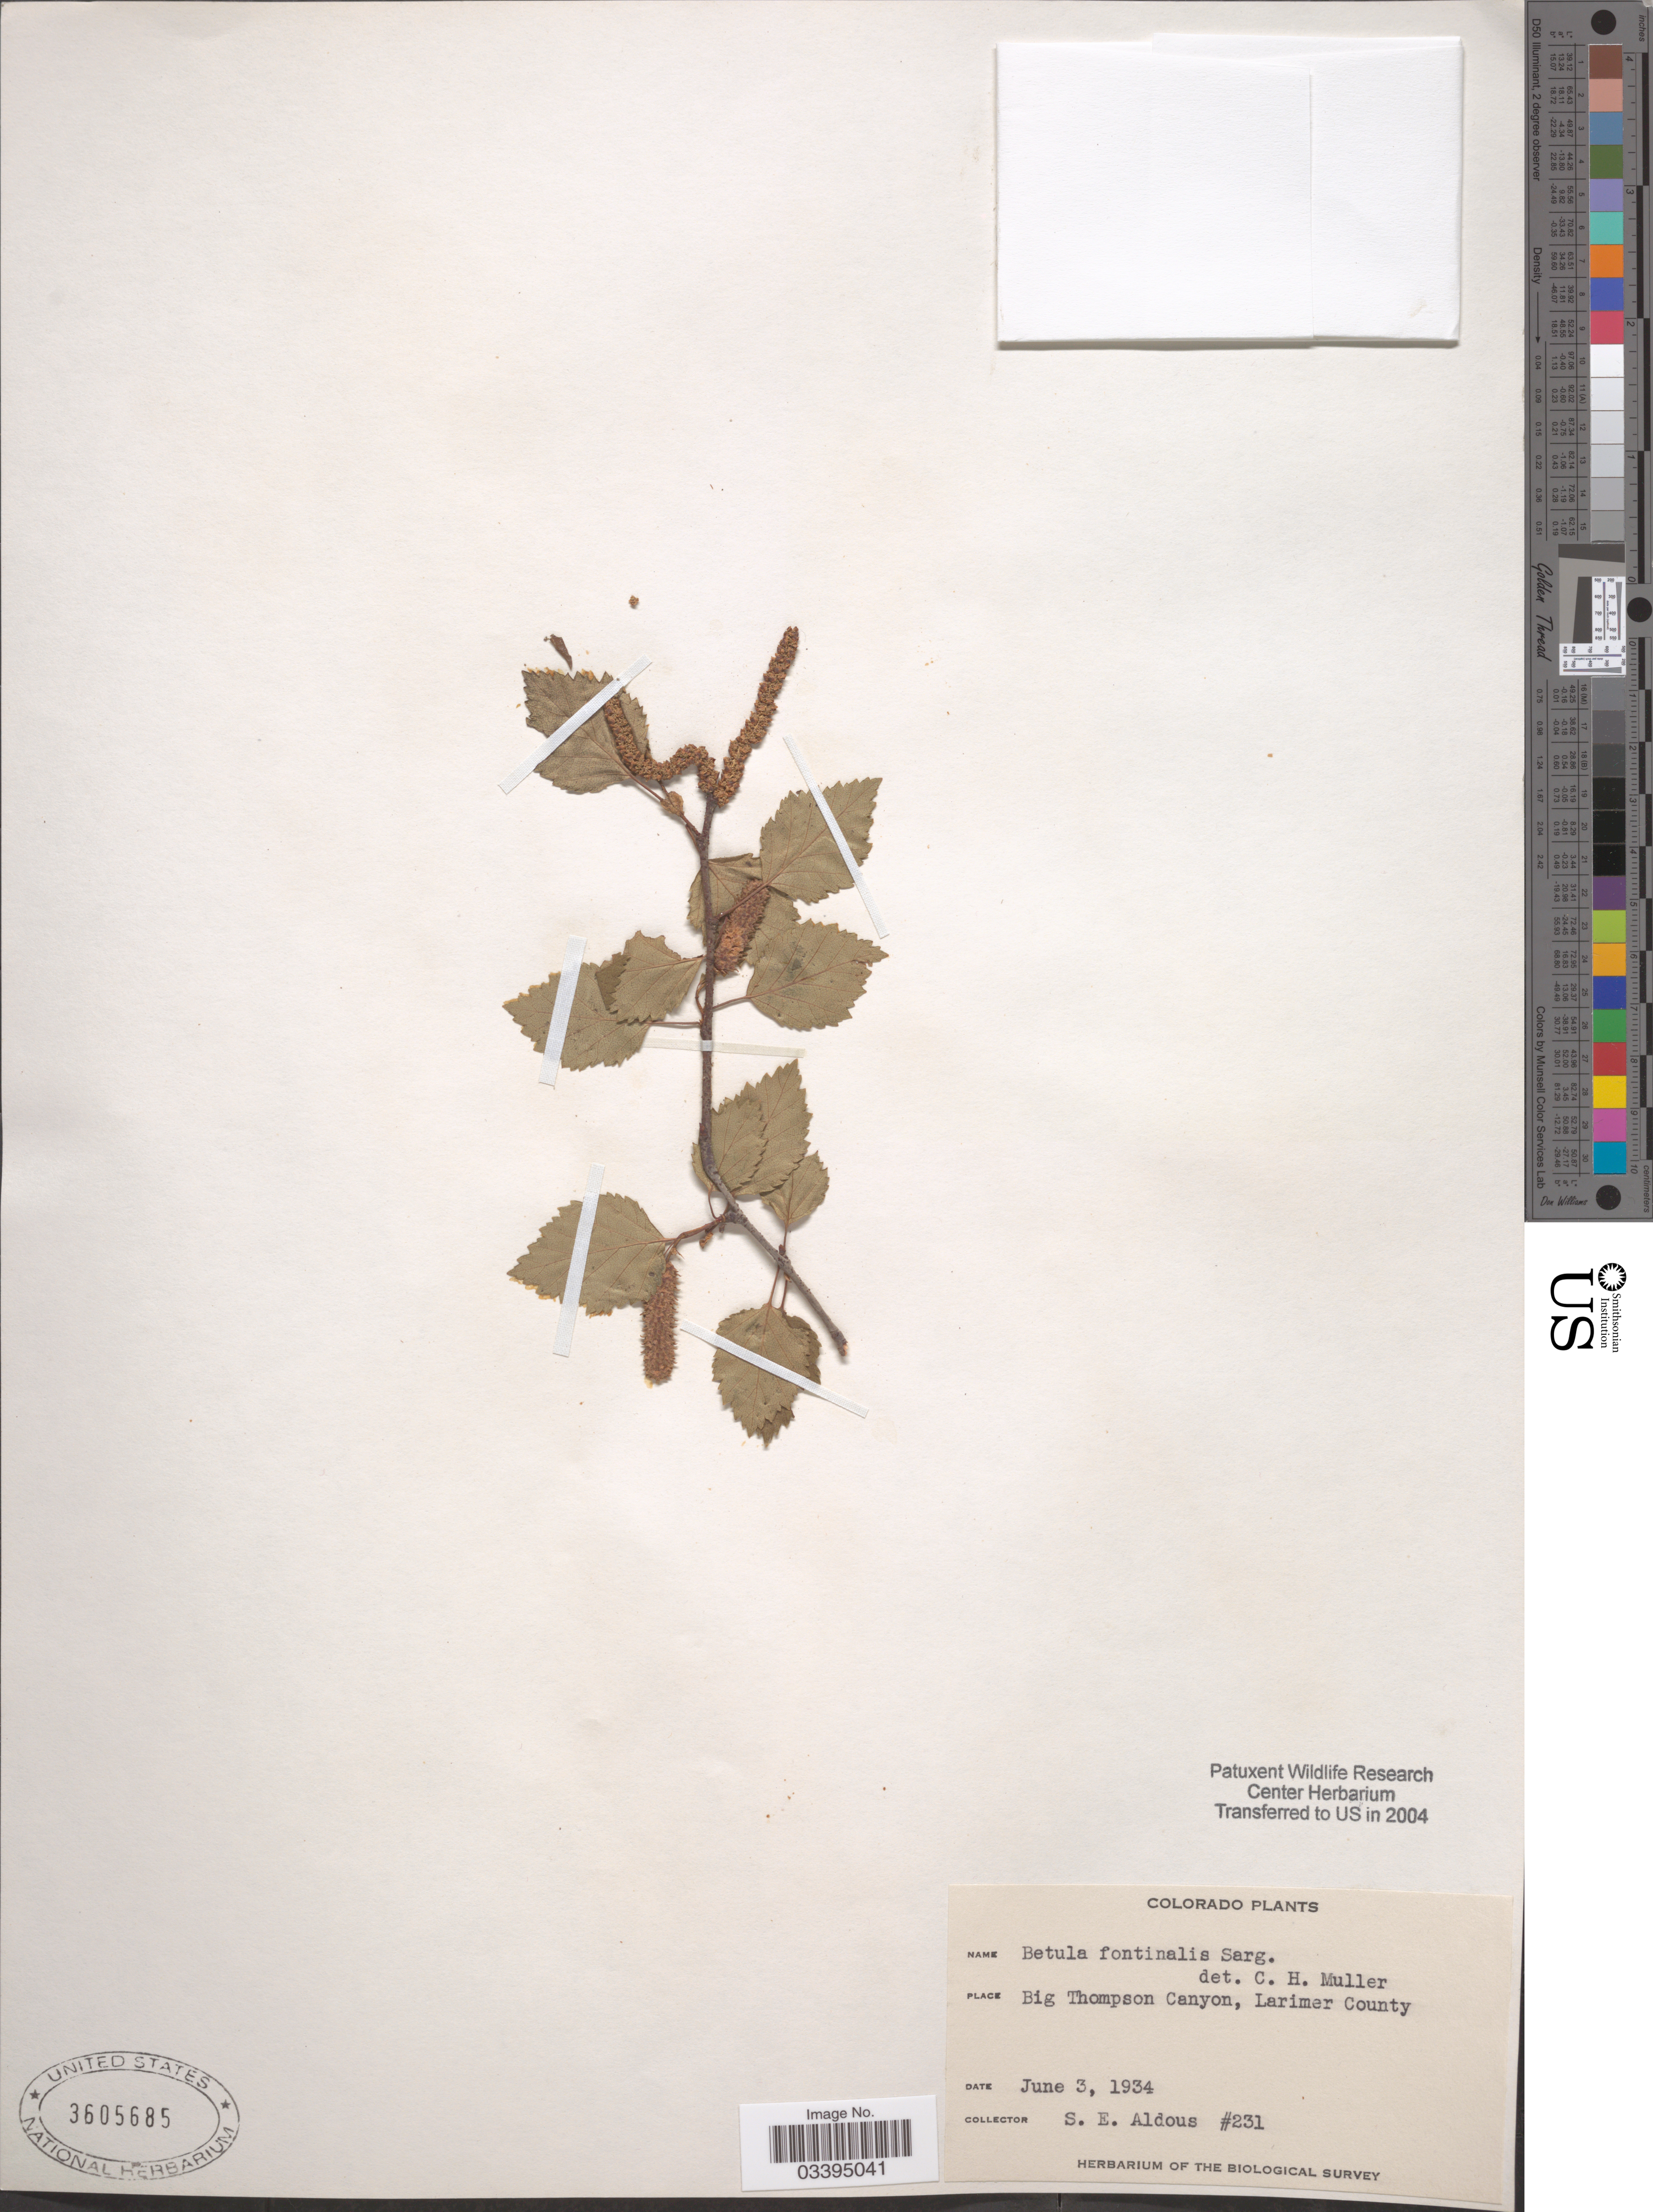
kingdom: Plantae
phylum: Tracheophyta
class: Magnoliopsida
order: Fagales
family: Betulaceae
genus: Betula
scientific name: Betula fontinalis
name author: Sarg.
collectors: S. Aldous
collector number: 231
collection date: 1934-06-03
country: United States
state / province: Colorado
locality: Big Thompson Canyon, Larimer County.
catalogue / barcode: US 3605685